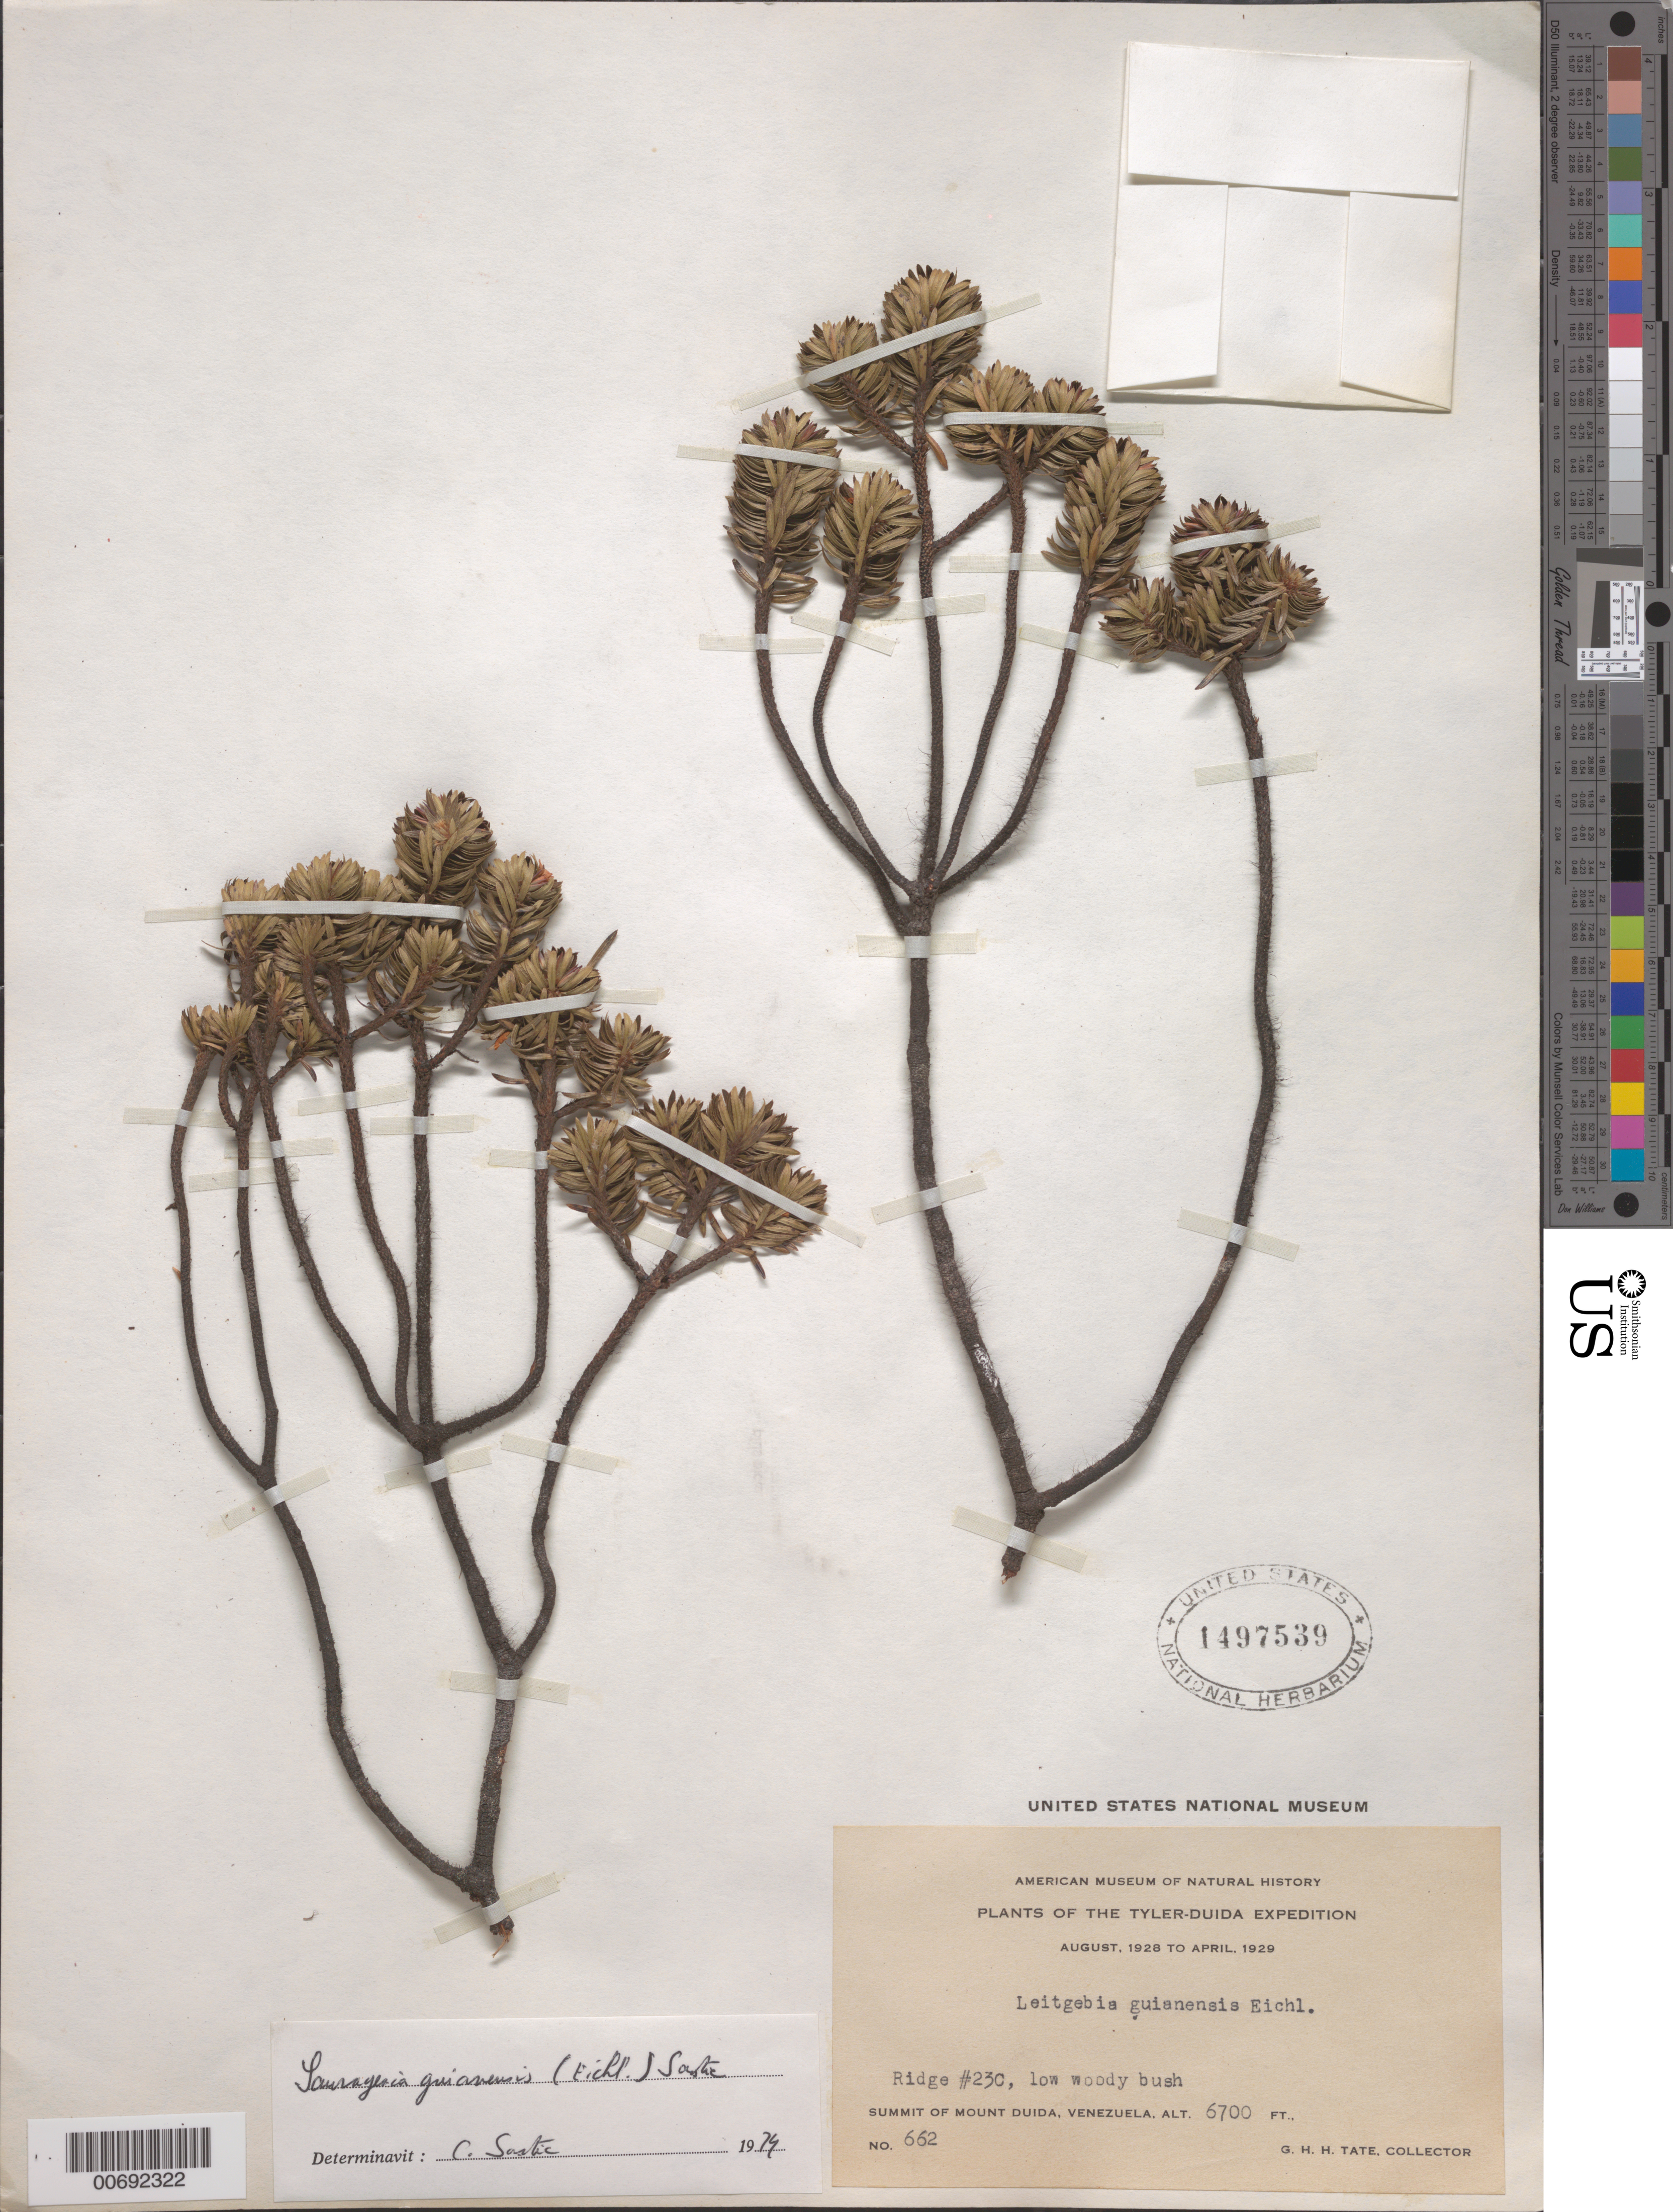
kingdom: Plantae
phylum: Tracheophyta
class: Magnoliopsida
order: Malpighiales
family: Ochnaceae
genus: Sauvagesia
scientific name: Sauvagesia guianensis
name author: (Eichler) Sastre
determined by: Sastre, C. H. L.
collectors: G. H. H.Tate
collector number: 662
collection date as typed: Aug-28 to Apr-29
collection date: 1928-08/1929-04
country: Venezuela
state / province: Amazonas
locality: Mount Duida, summit, Peak #7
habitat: Summit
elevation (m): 2164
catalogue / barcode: US 1497539